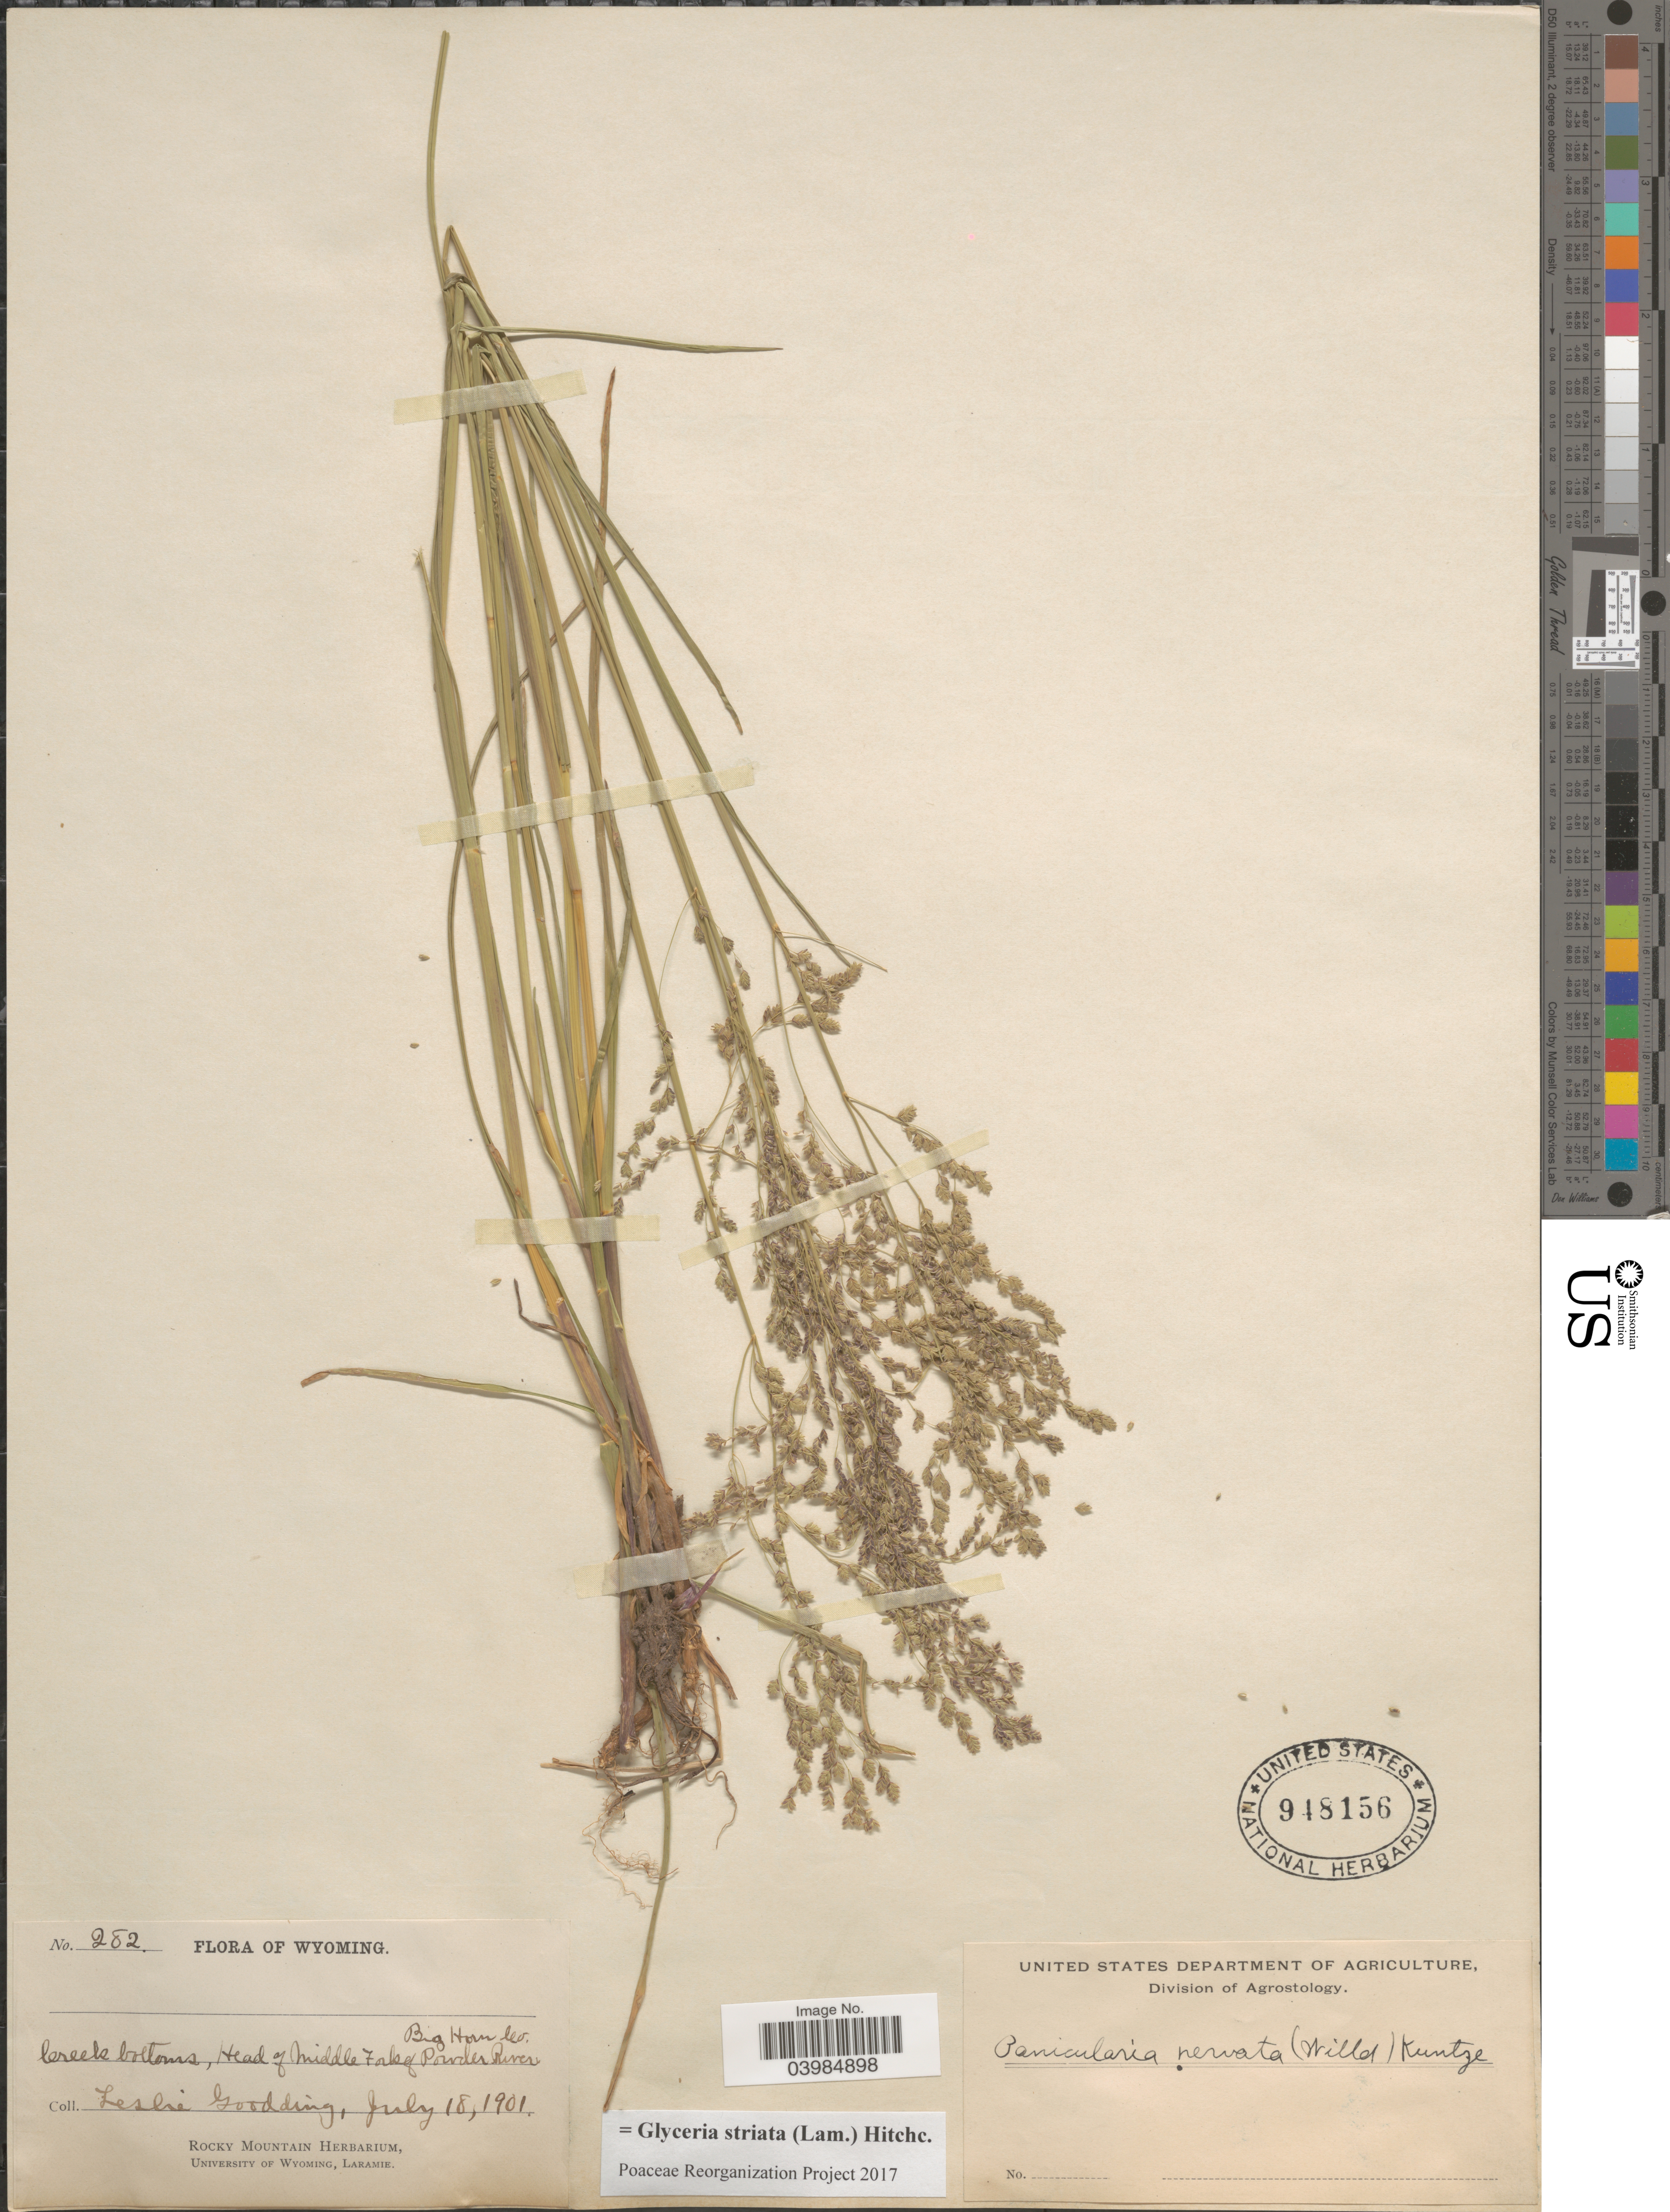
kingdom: Plantae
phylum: Tracheophyta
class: Liliopsida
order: Poales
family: Poaceae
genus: Glyceria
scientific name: Glyceria striata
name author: (Lam.) Hitchc.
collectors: L. N. Goodding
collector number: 282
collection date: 1901-07-18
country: United States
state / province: Wyoming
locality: Big Horn Co. Creek bottoms, Head of Middle Forks of Powder River.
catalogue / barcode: US 948156